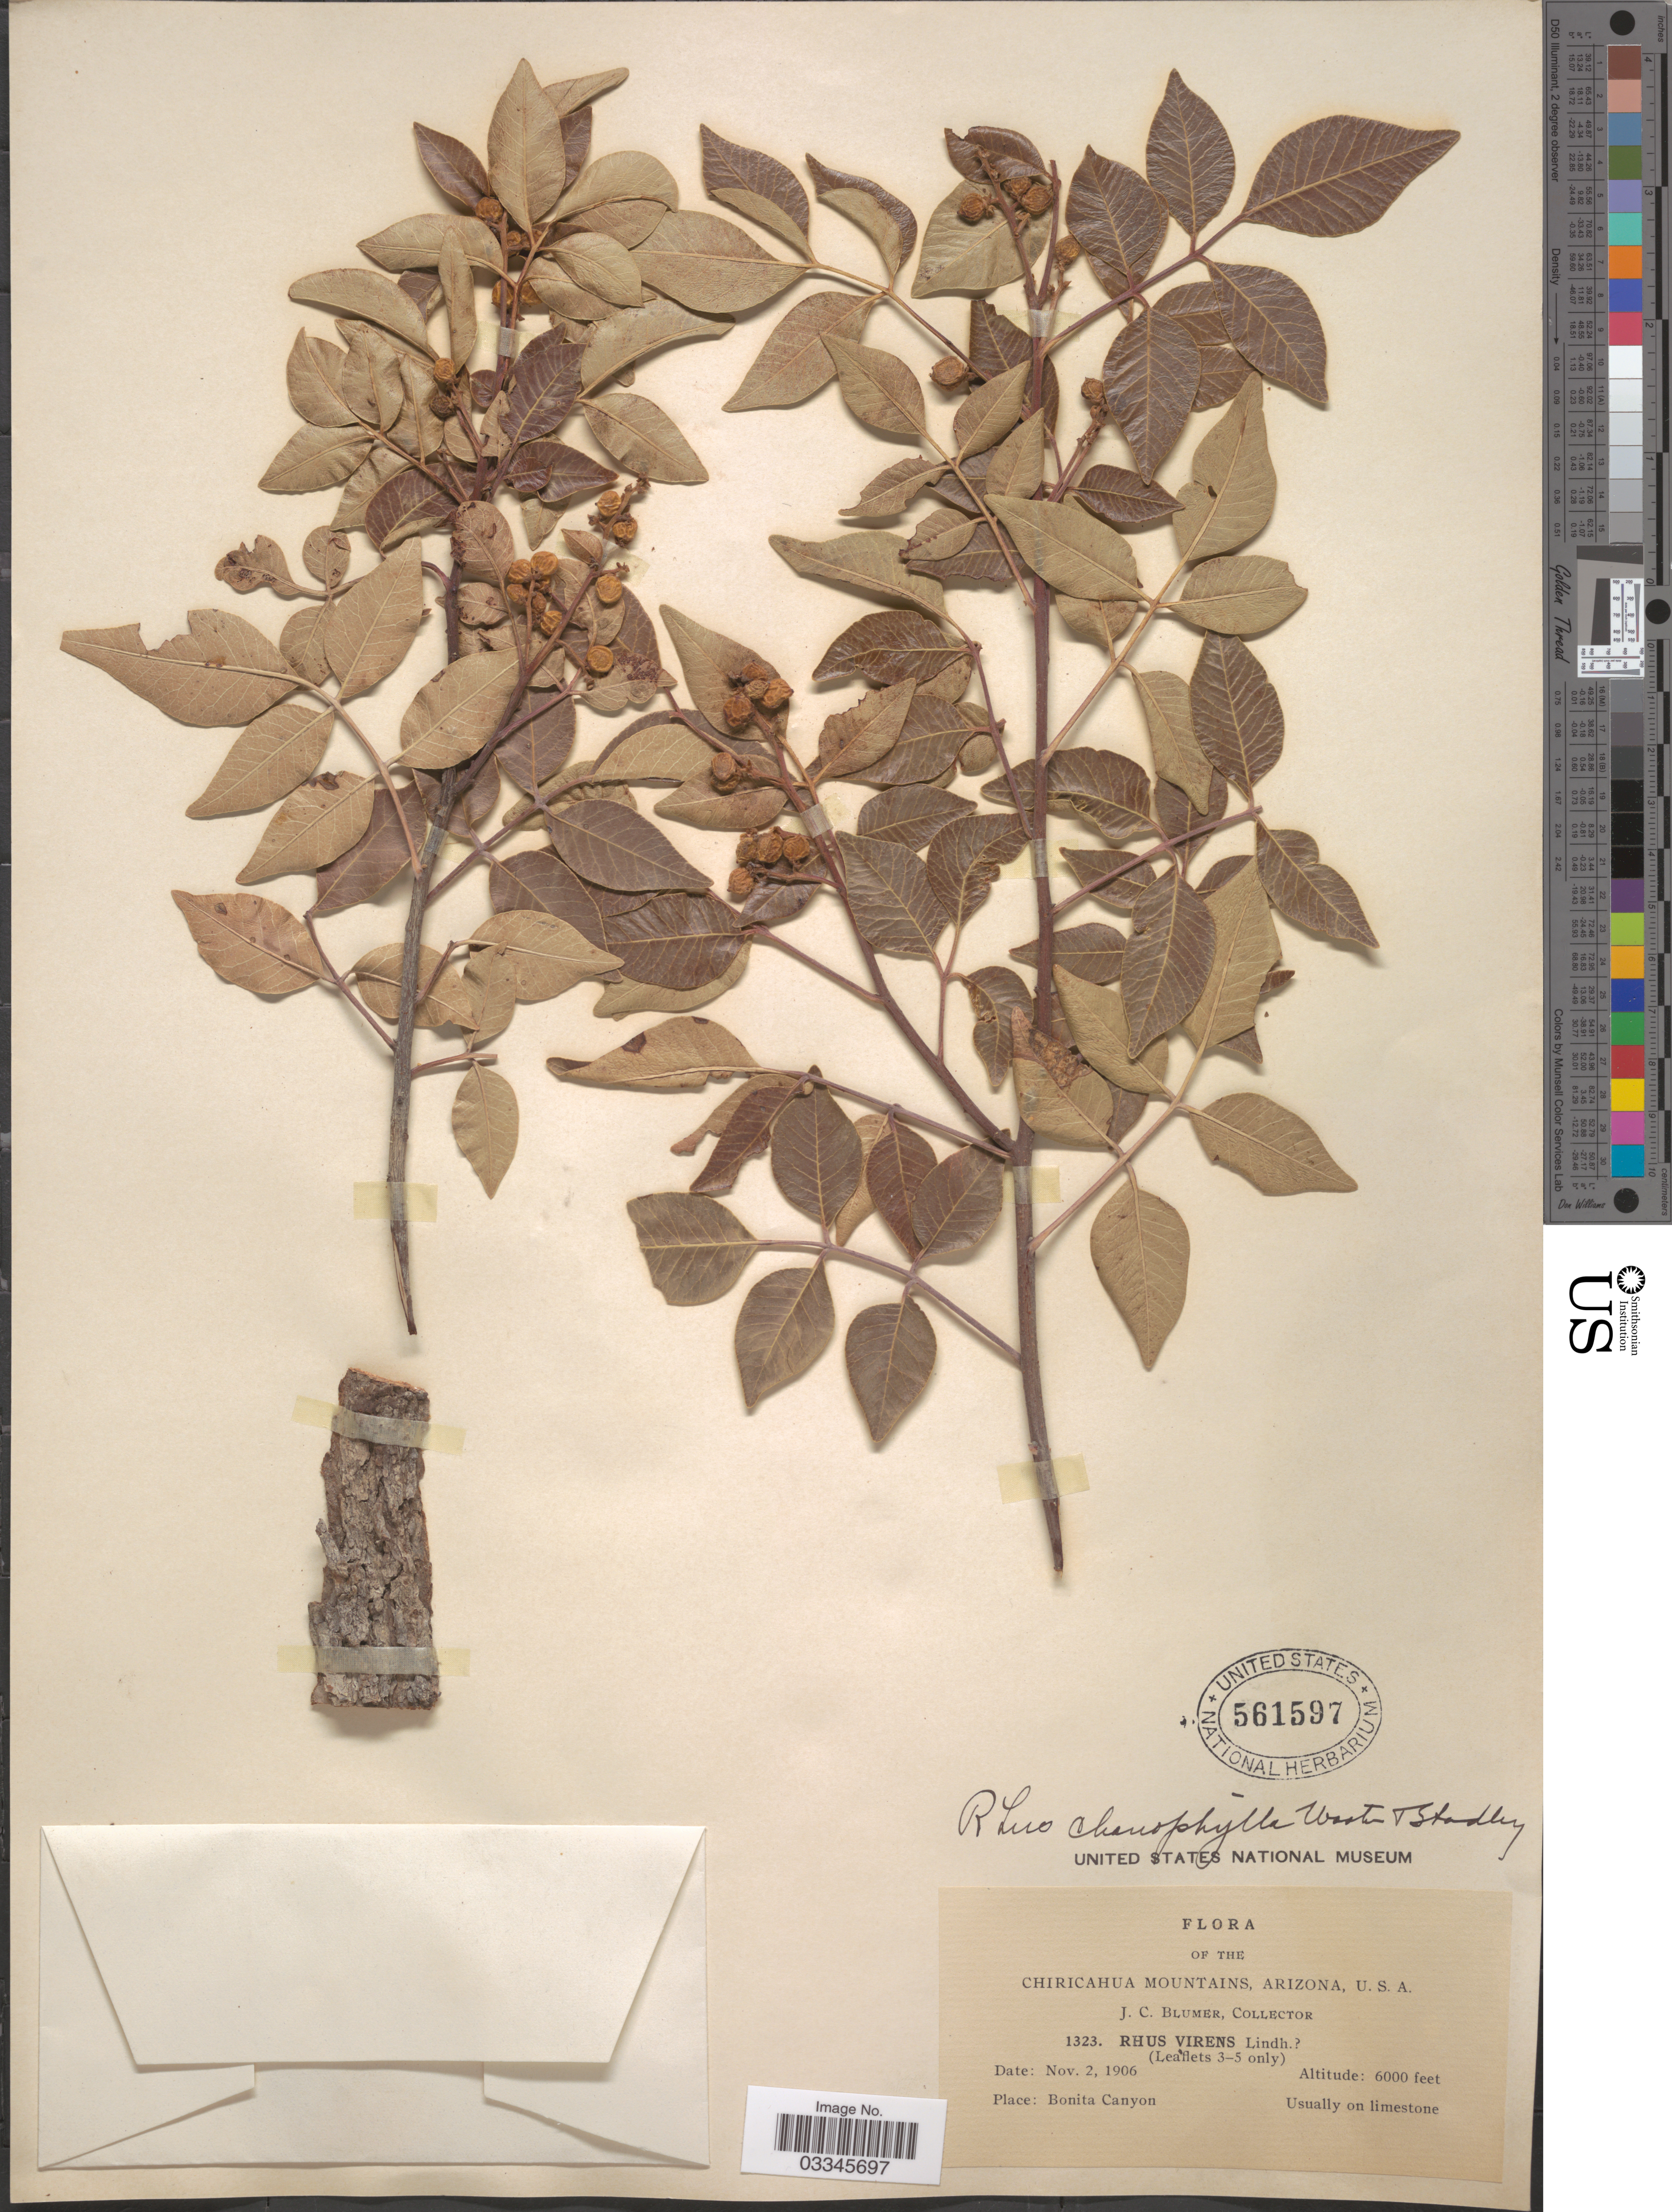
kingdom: Plantae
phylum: Tracheophyta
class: Magnoliopsida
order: Sapindales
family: Anacardiaceae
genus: Rhus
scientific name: Rhus choriophylla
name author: Wooton & Standl.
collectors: J. C. Blumer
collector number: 1323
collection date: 1906-11-02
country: United States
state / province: Arizona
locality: Chiricahua Mountains. Bonita Canyon.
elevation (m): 1829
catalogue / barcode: US 561597